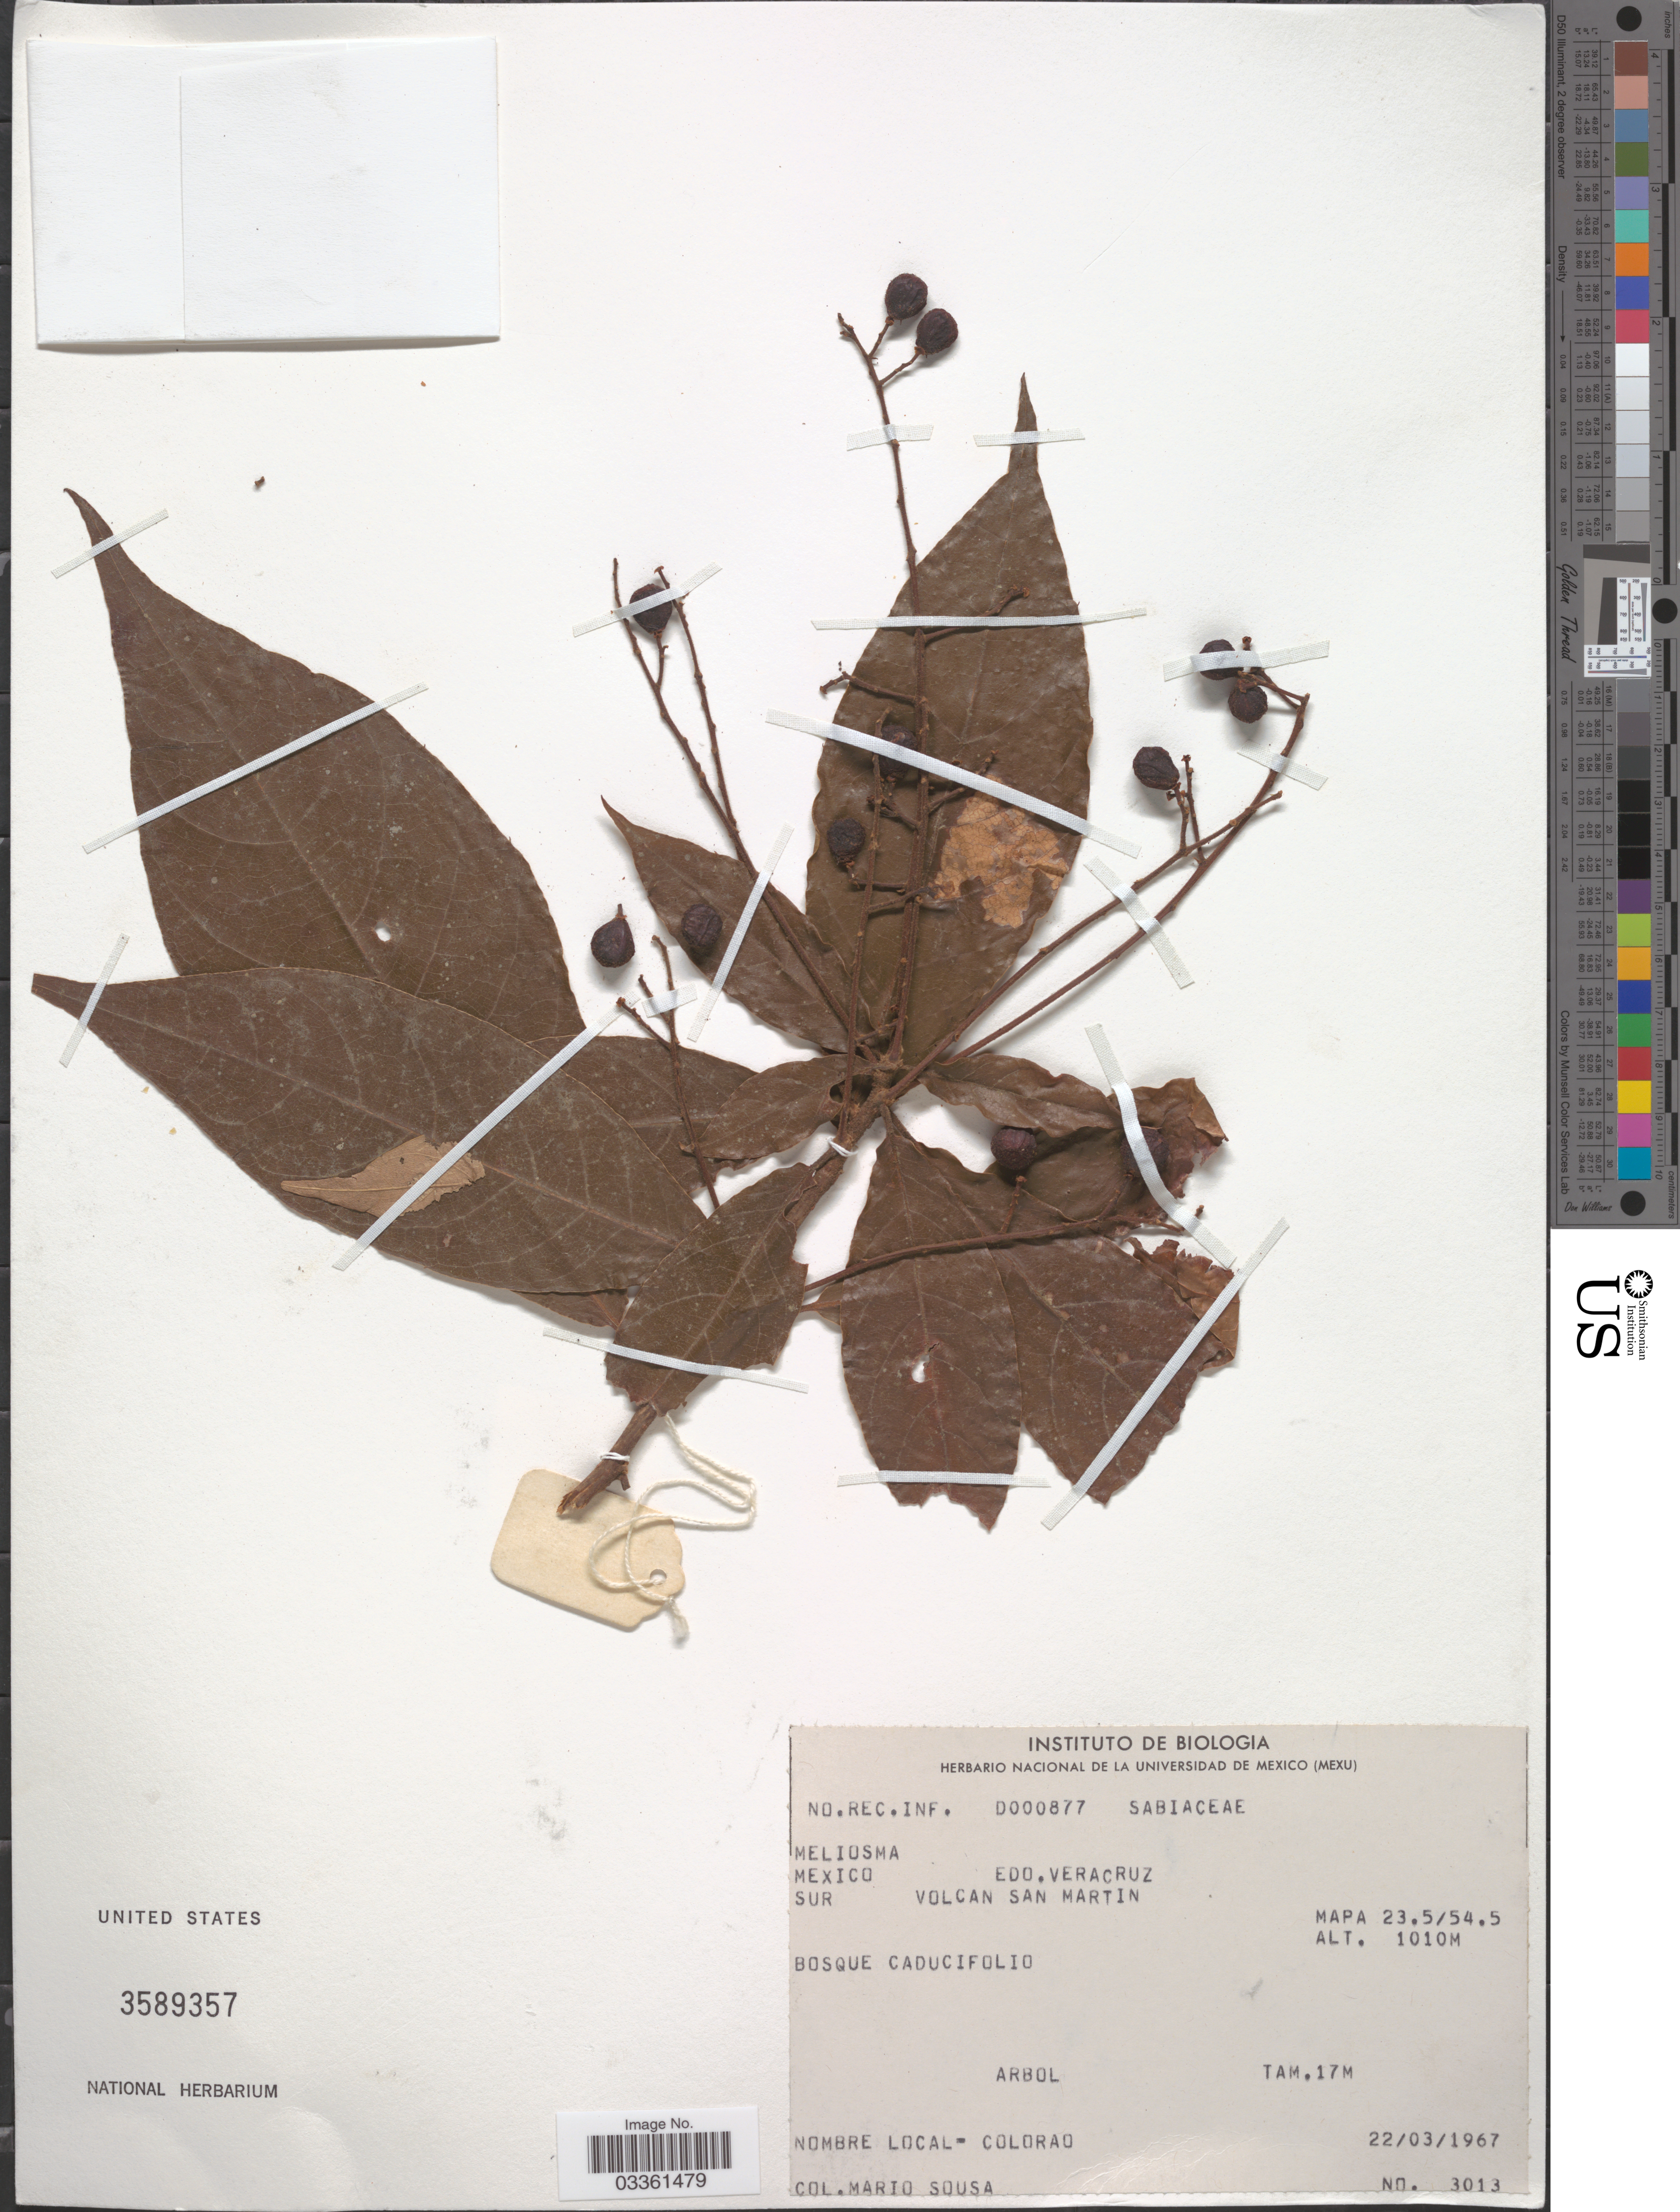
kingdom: Plantae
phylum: Tracheophyta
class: Magnoliopsida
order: Proteales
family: Sabiaceae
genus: Meliosma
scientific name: Meliosma sp.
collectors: M. Sousa S.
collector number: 3013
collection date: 1967-03-22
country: Mexico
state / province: Veracruz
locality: Veracruz. Sur Volcan San Martin. Mapa 23.5/ 54.5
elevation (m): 1010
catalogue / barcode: US 3589357